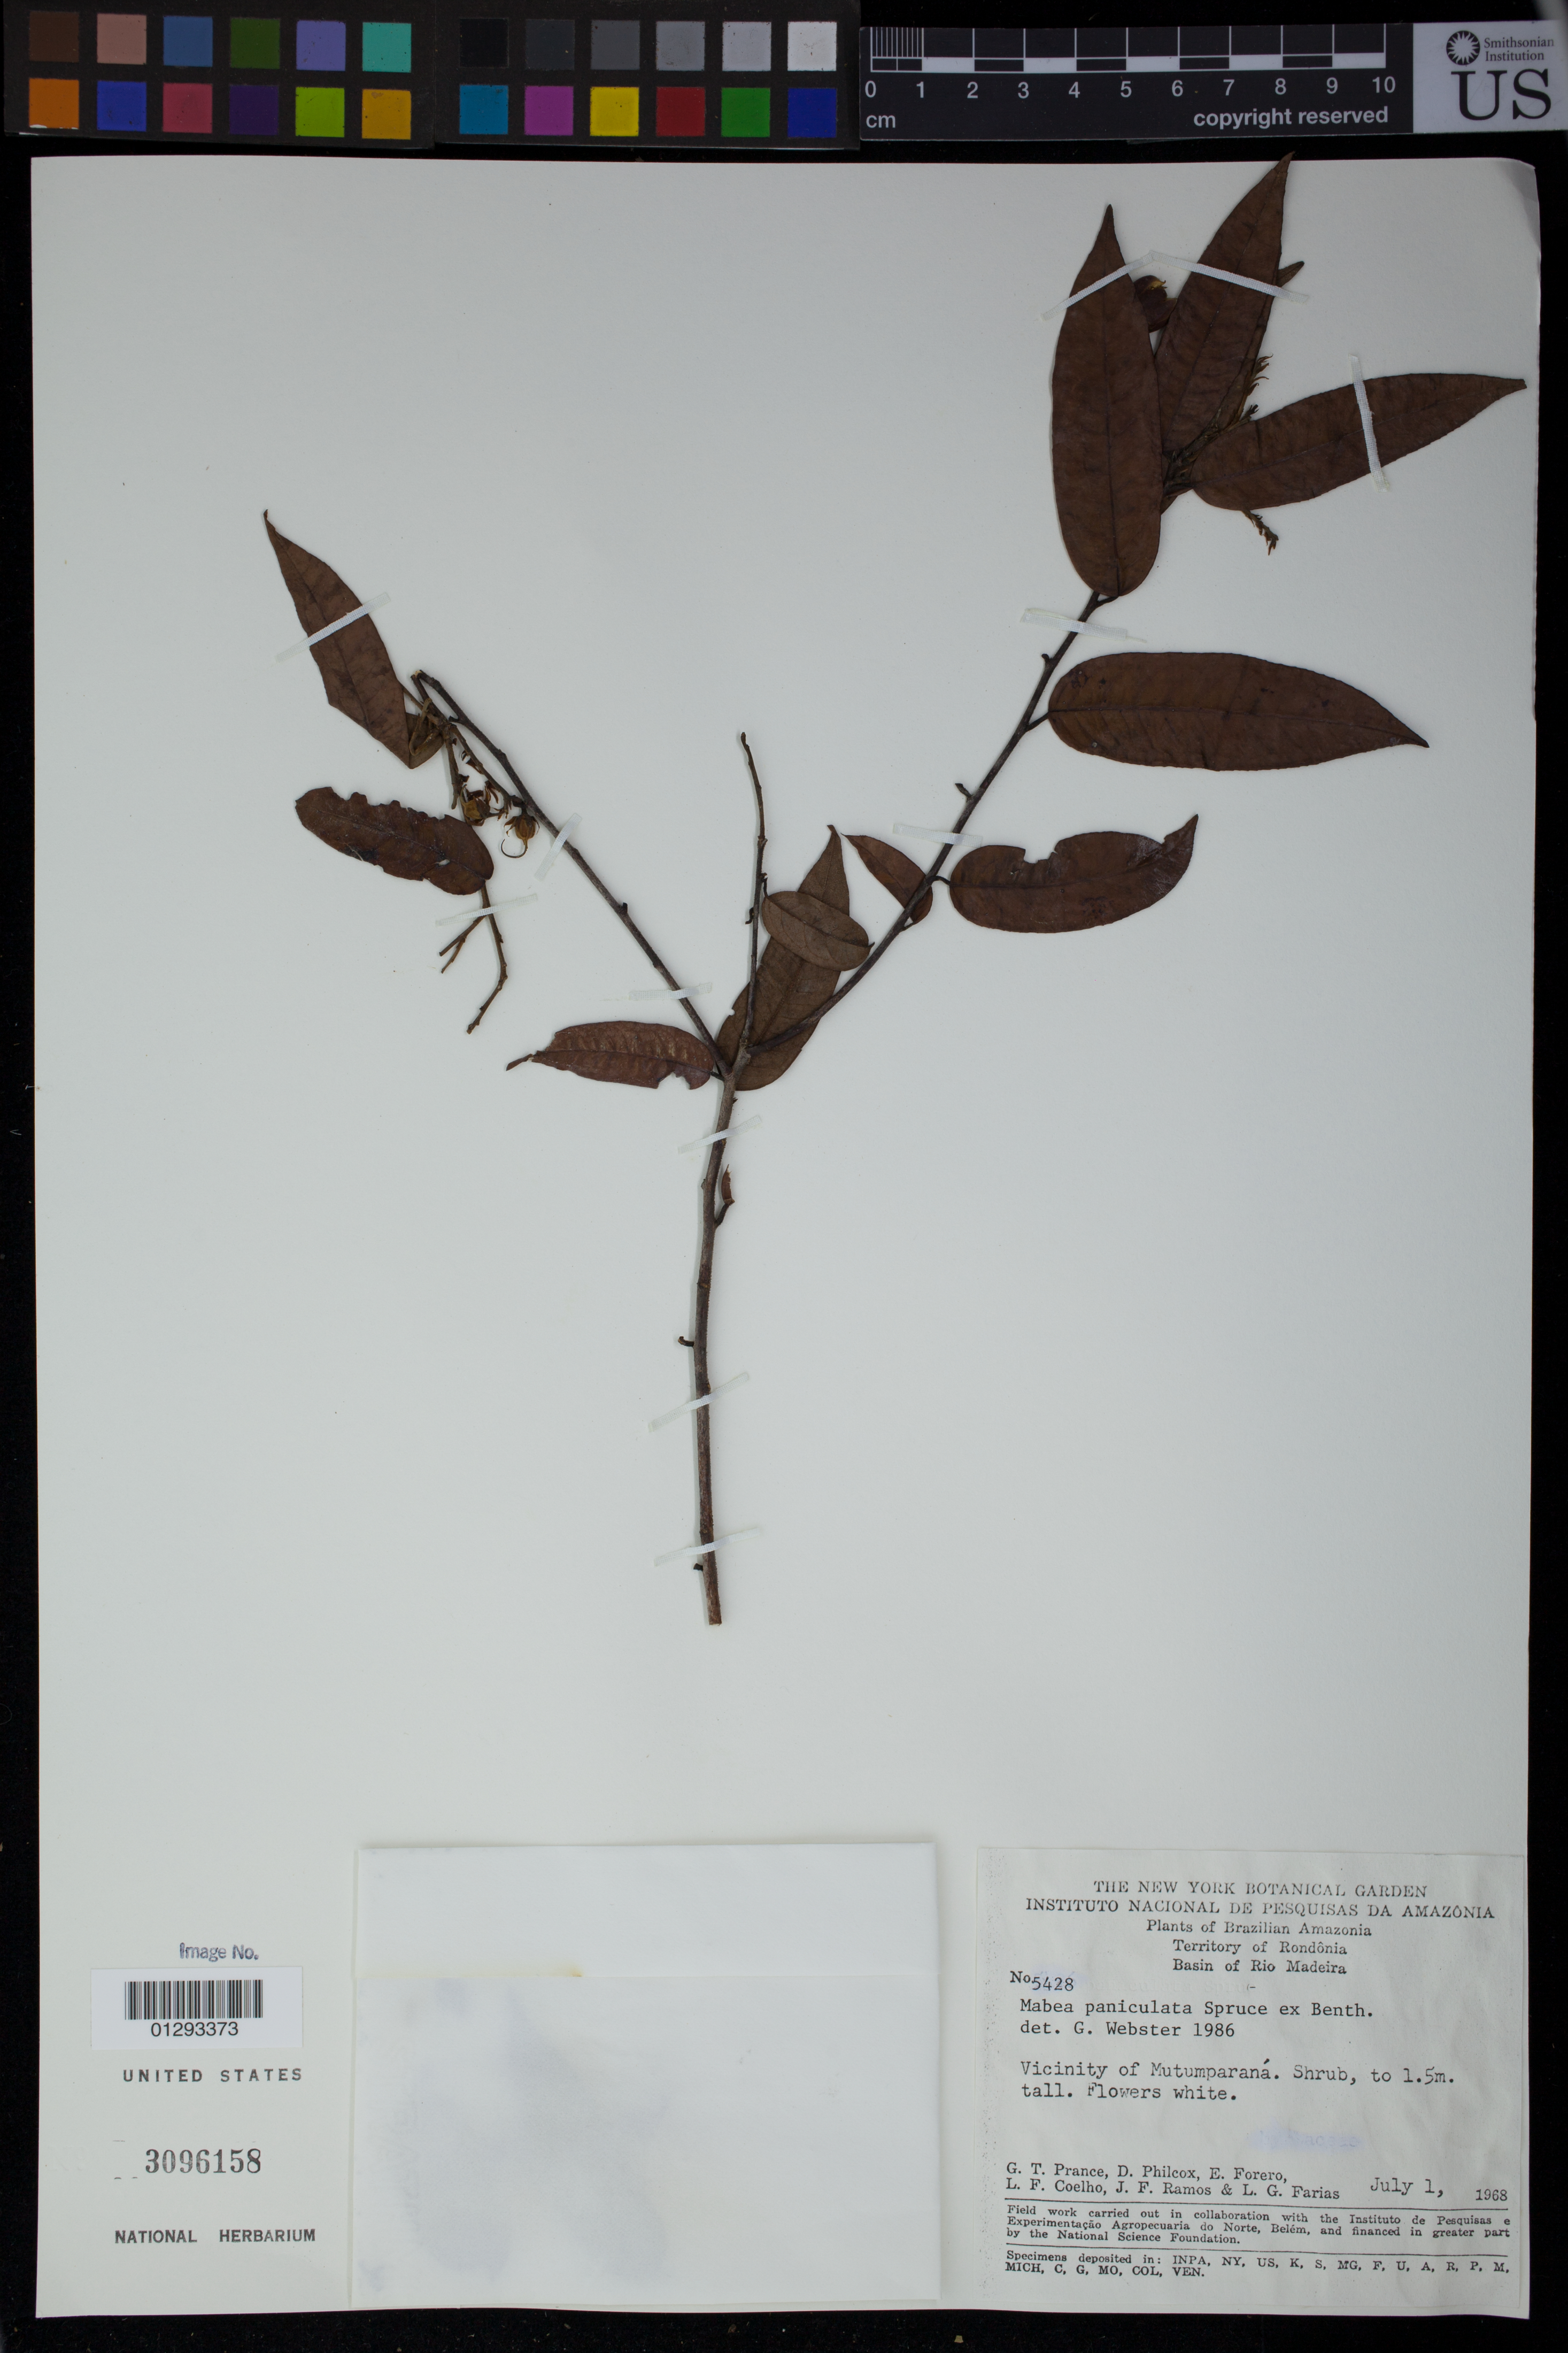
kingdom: Plantae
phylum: Tracheophyta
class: Magnoliopsida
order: Malpighiales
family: Euphorbiaceae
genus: Mabea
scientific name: Mabea paniculata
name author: Spruce ex Benth.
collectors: G. T. Prance, D. Philcox, E. Forero, L. F. Coelho, J. F. Ramos & L. G. Farias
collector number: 5428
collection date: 1968-07-01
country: Brazil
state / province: Rondônia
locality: Basin of Rio Madeira.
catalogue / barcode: US 3096158